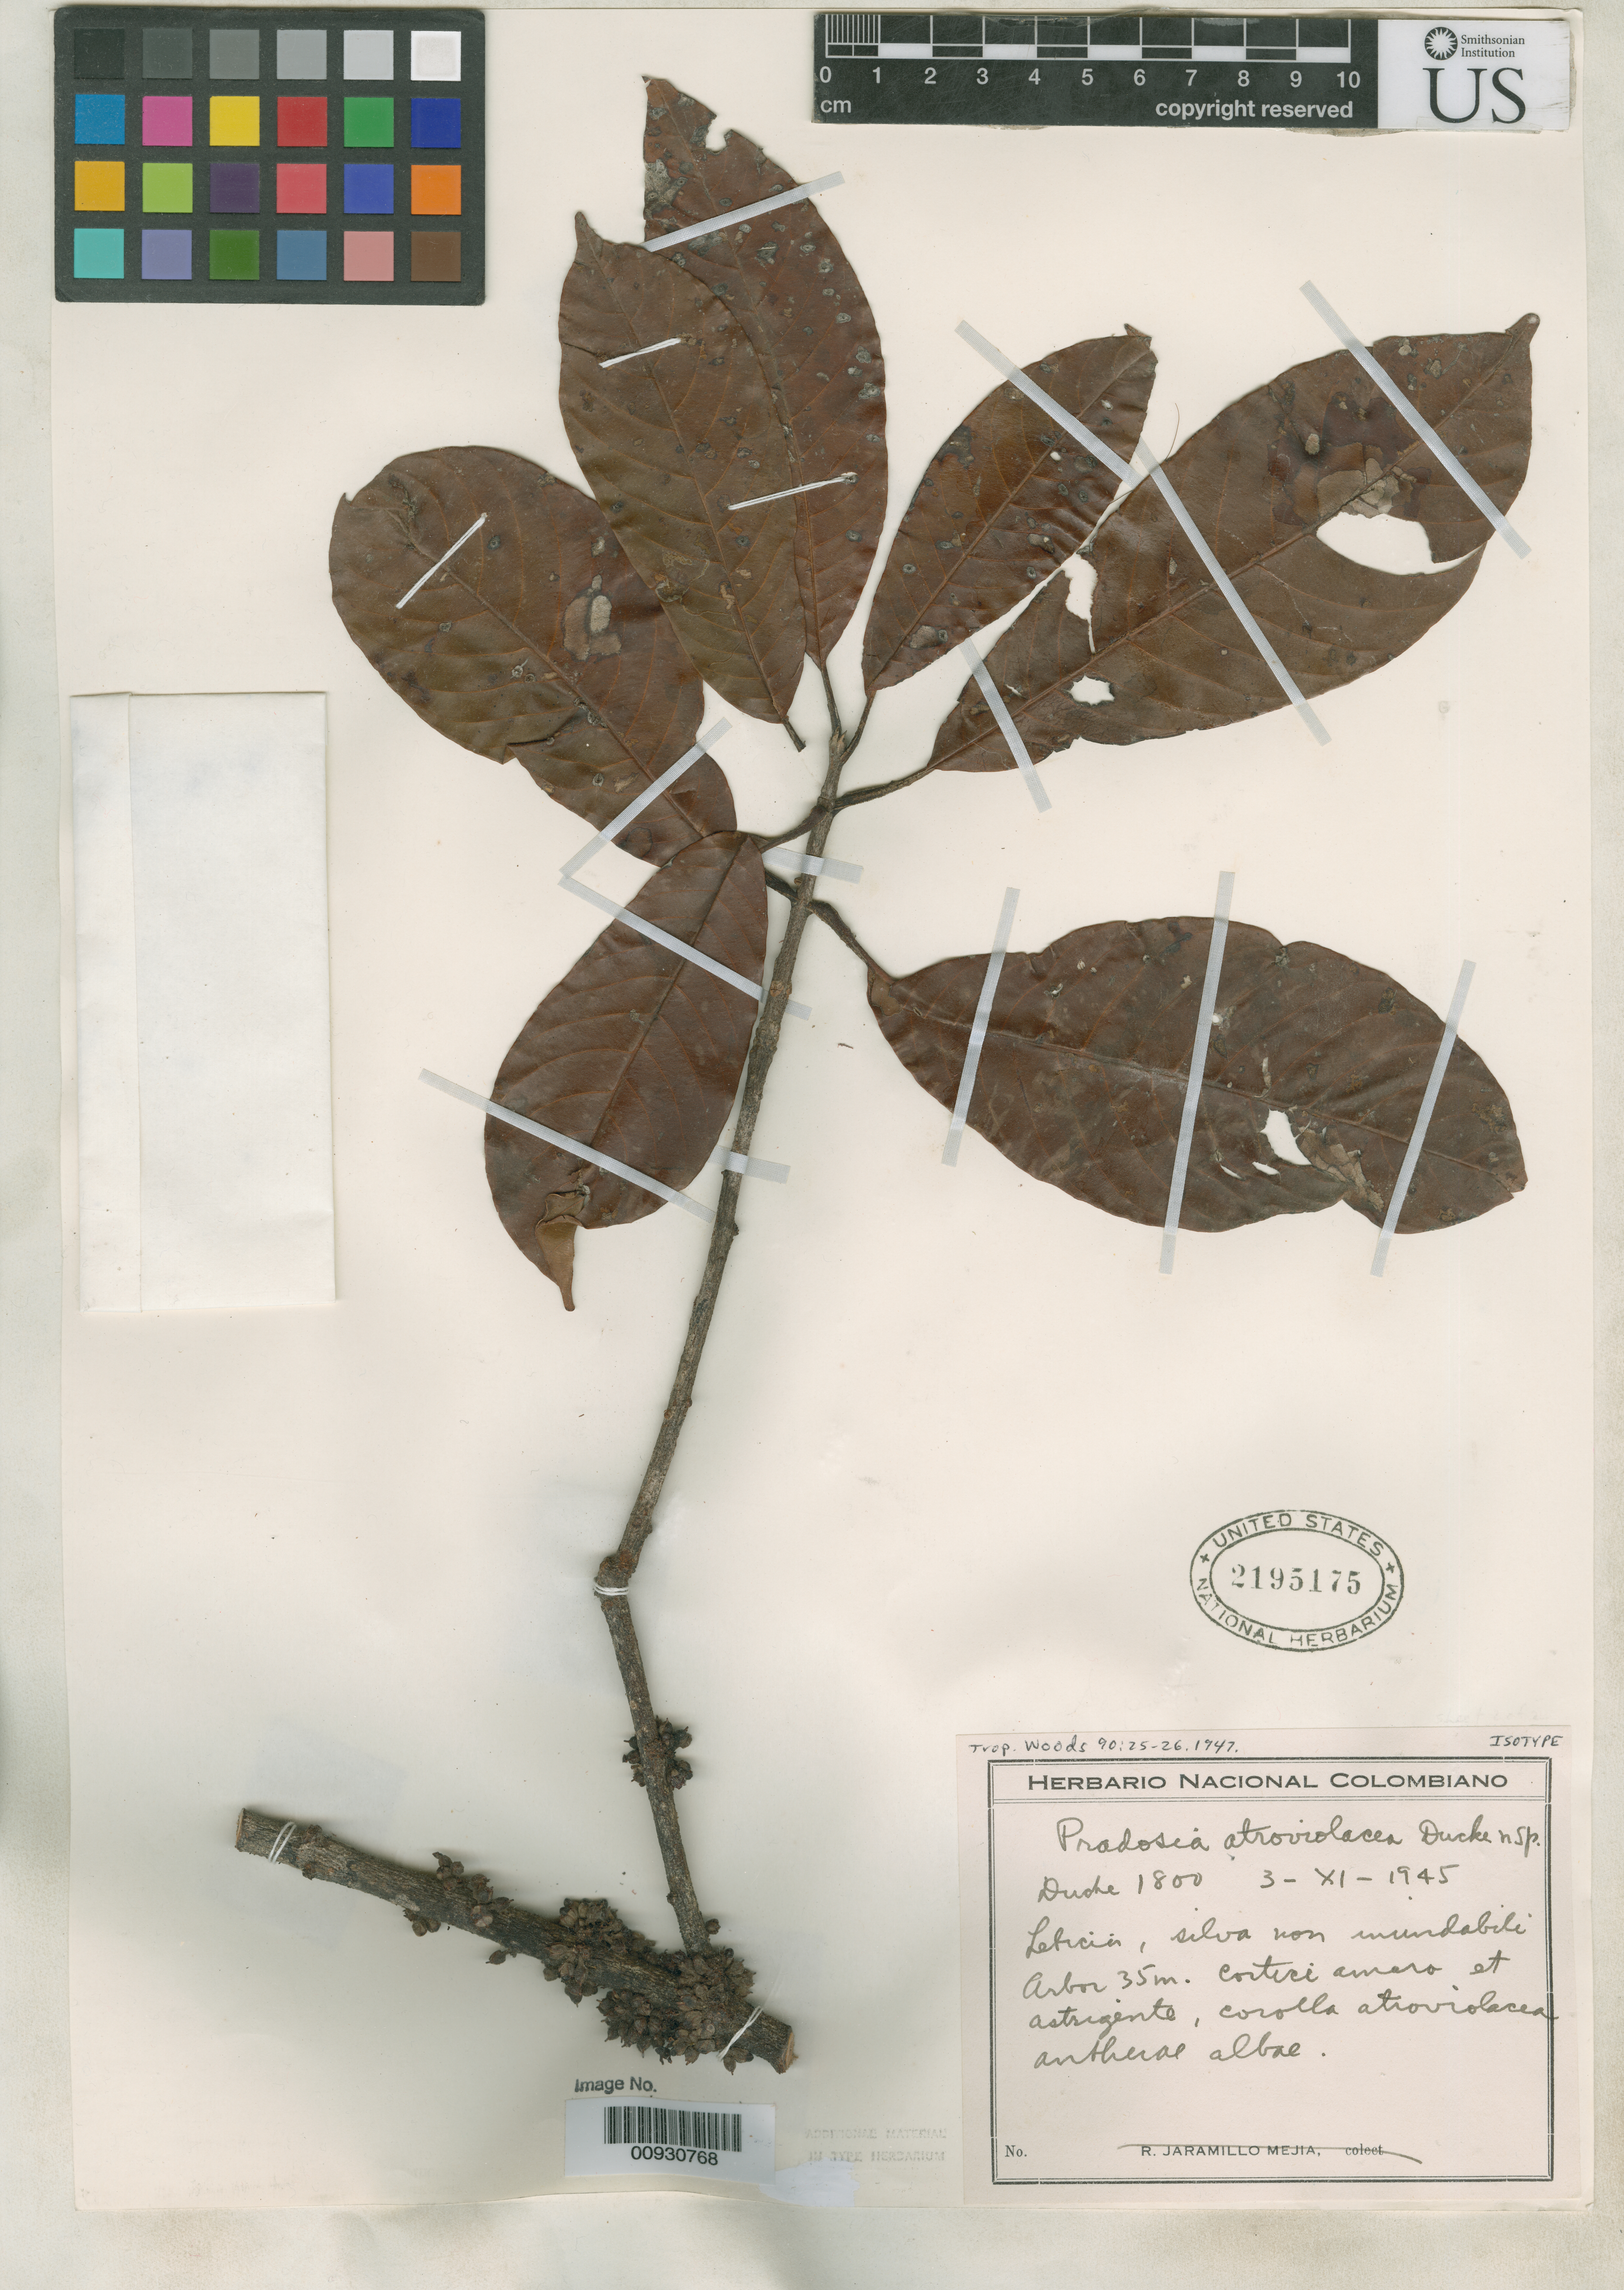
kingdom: Plantae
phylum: Tracheophyta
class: Magnoliopsida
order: Ericales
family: Sapotaceae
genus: Pradosia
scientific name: Pradosia atroviolacea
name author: Ducke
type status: Isotype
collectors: A. Ducke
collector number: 1800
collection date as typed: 03 Nov 1945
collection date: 1945-11-03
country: Colombia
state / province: Amazônas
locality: Amazon River, Leticia.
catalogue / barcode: US 2195175